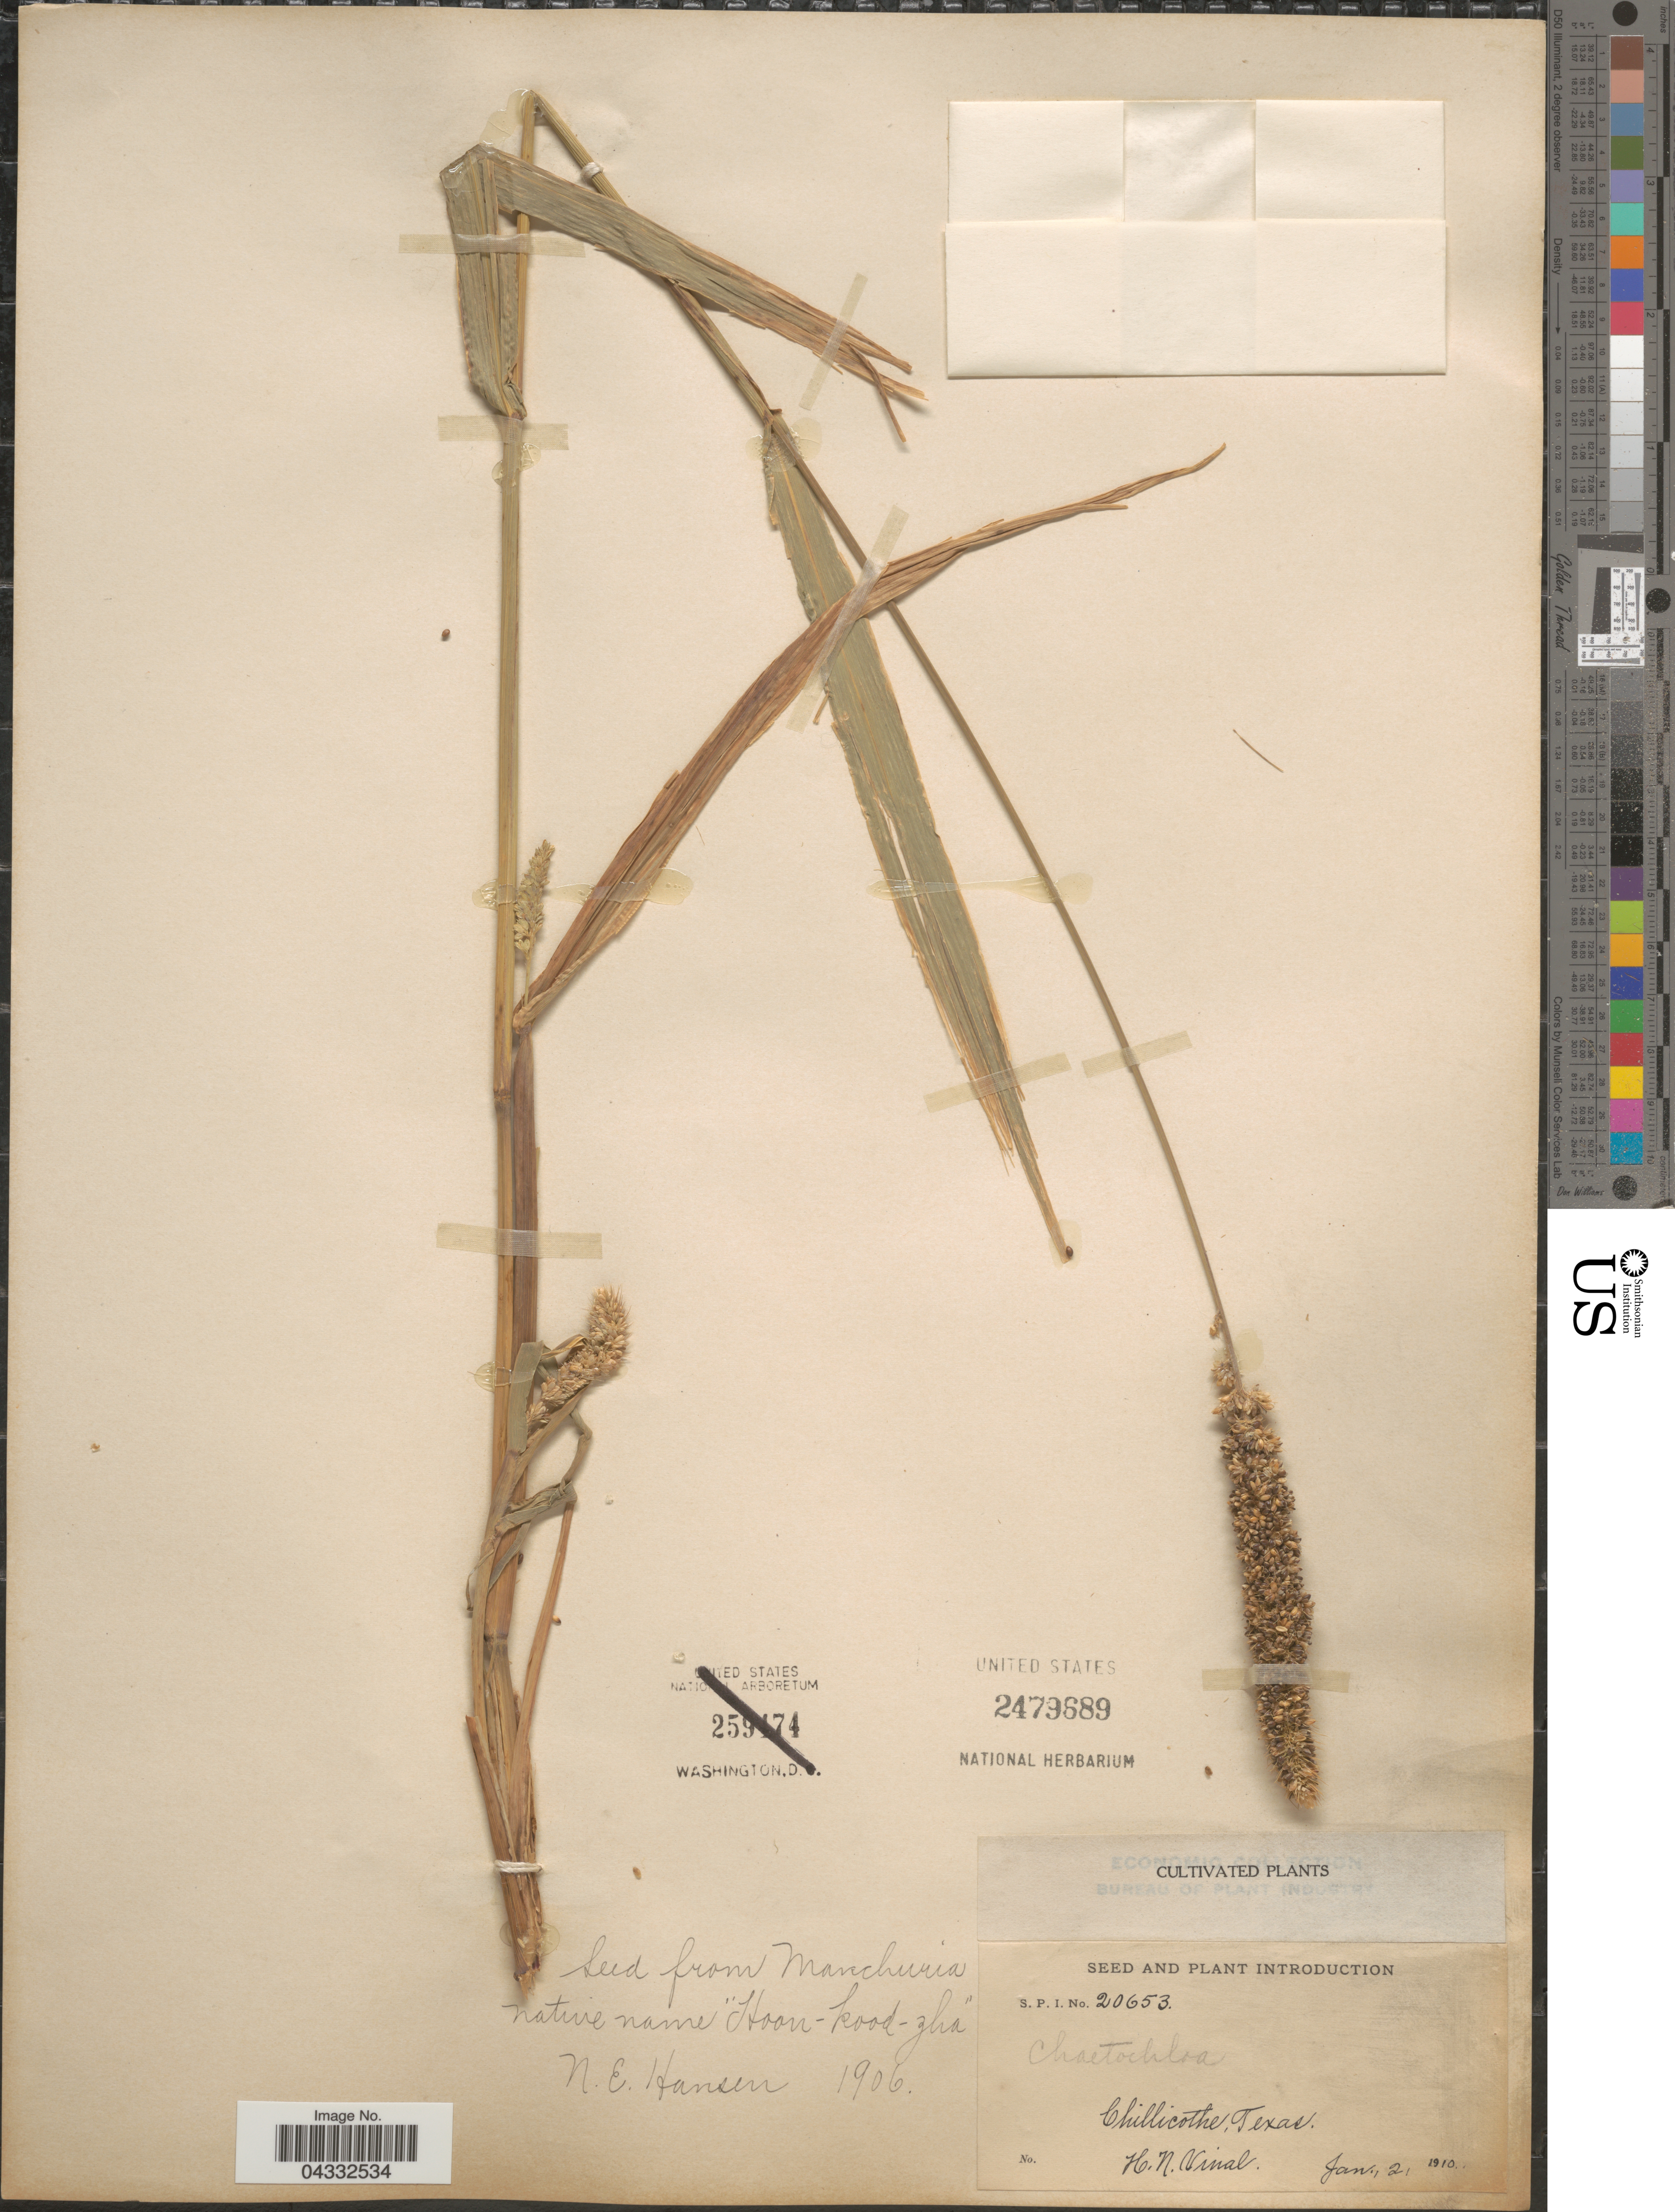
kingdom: Plantae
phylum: Tracheophyta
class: Liliopsida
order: Poales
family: Poaceae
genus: Setaria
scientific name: Setaria sp.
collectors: H. Vinal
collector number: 20653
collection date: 1910-01-02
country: United States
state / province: Texas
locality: Chillicothe.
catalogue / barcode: US 2479689